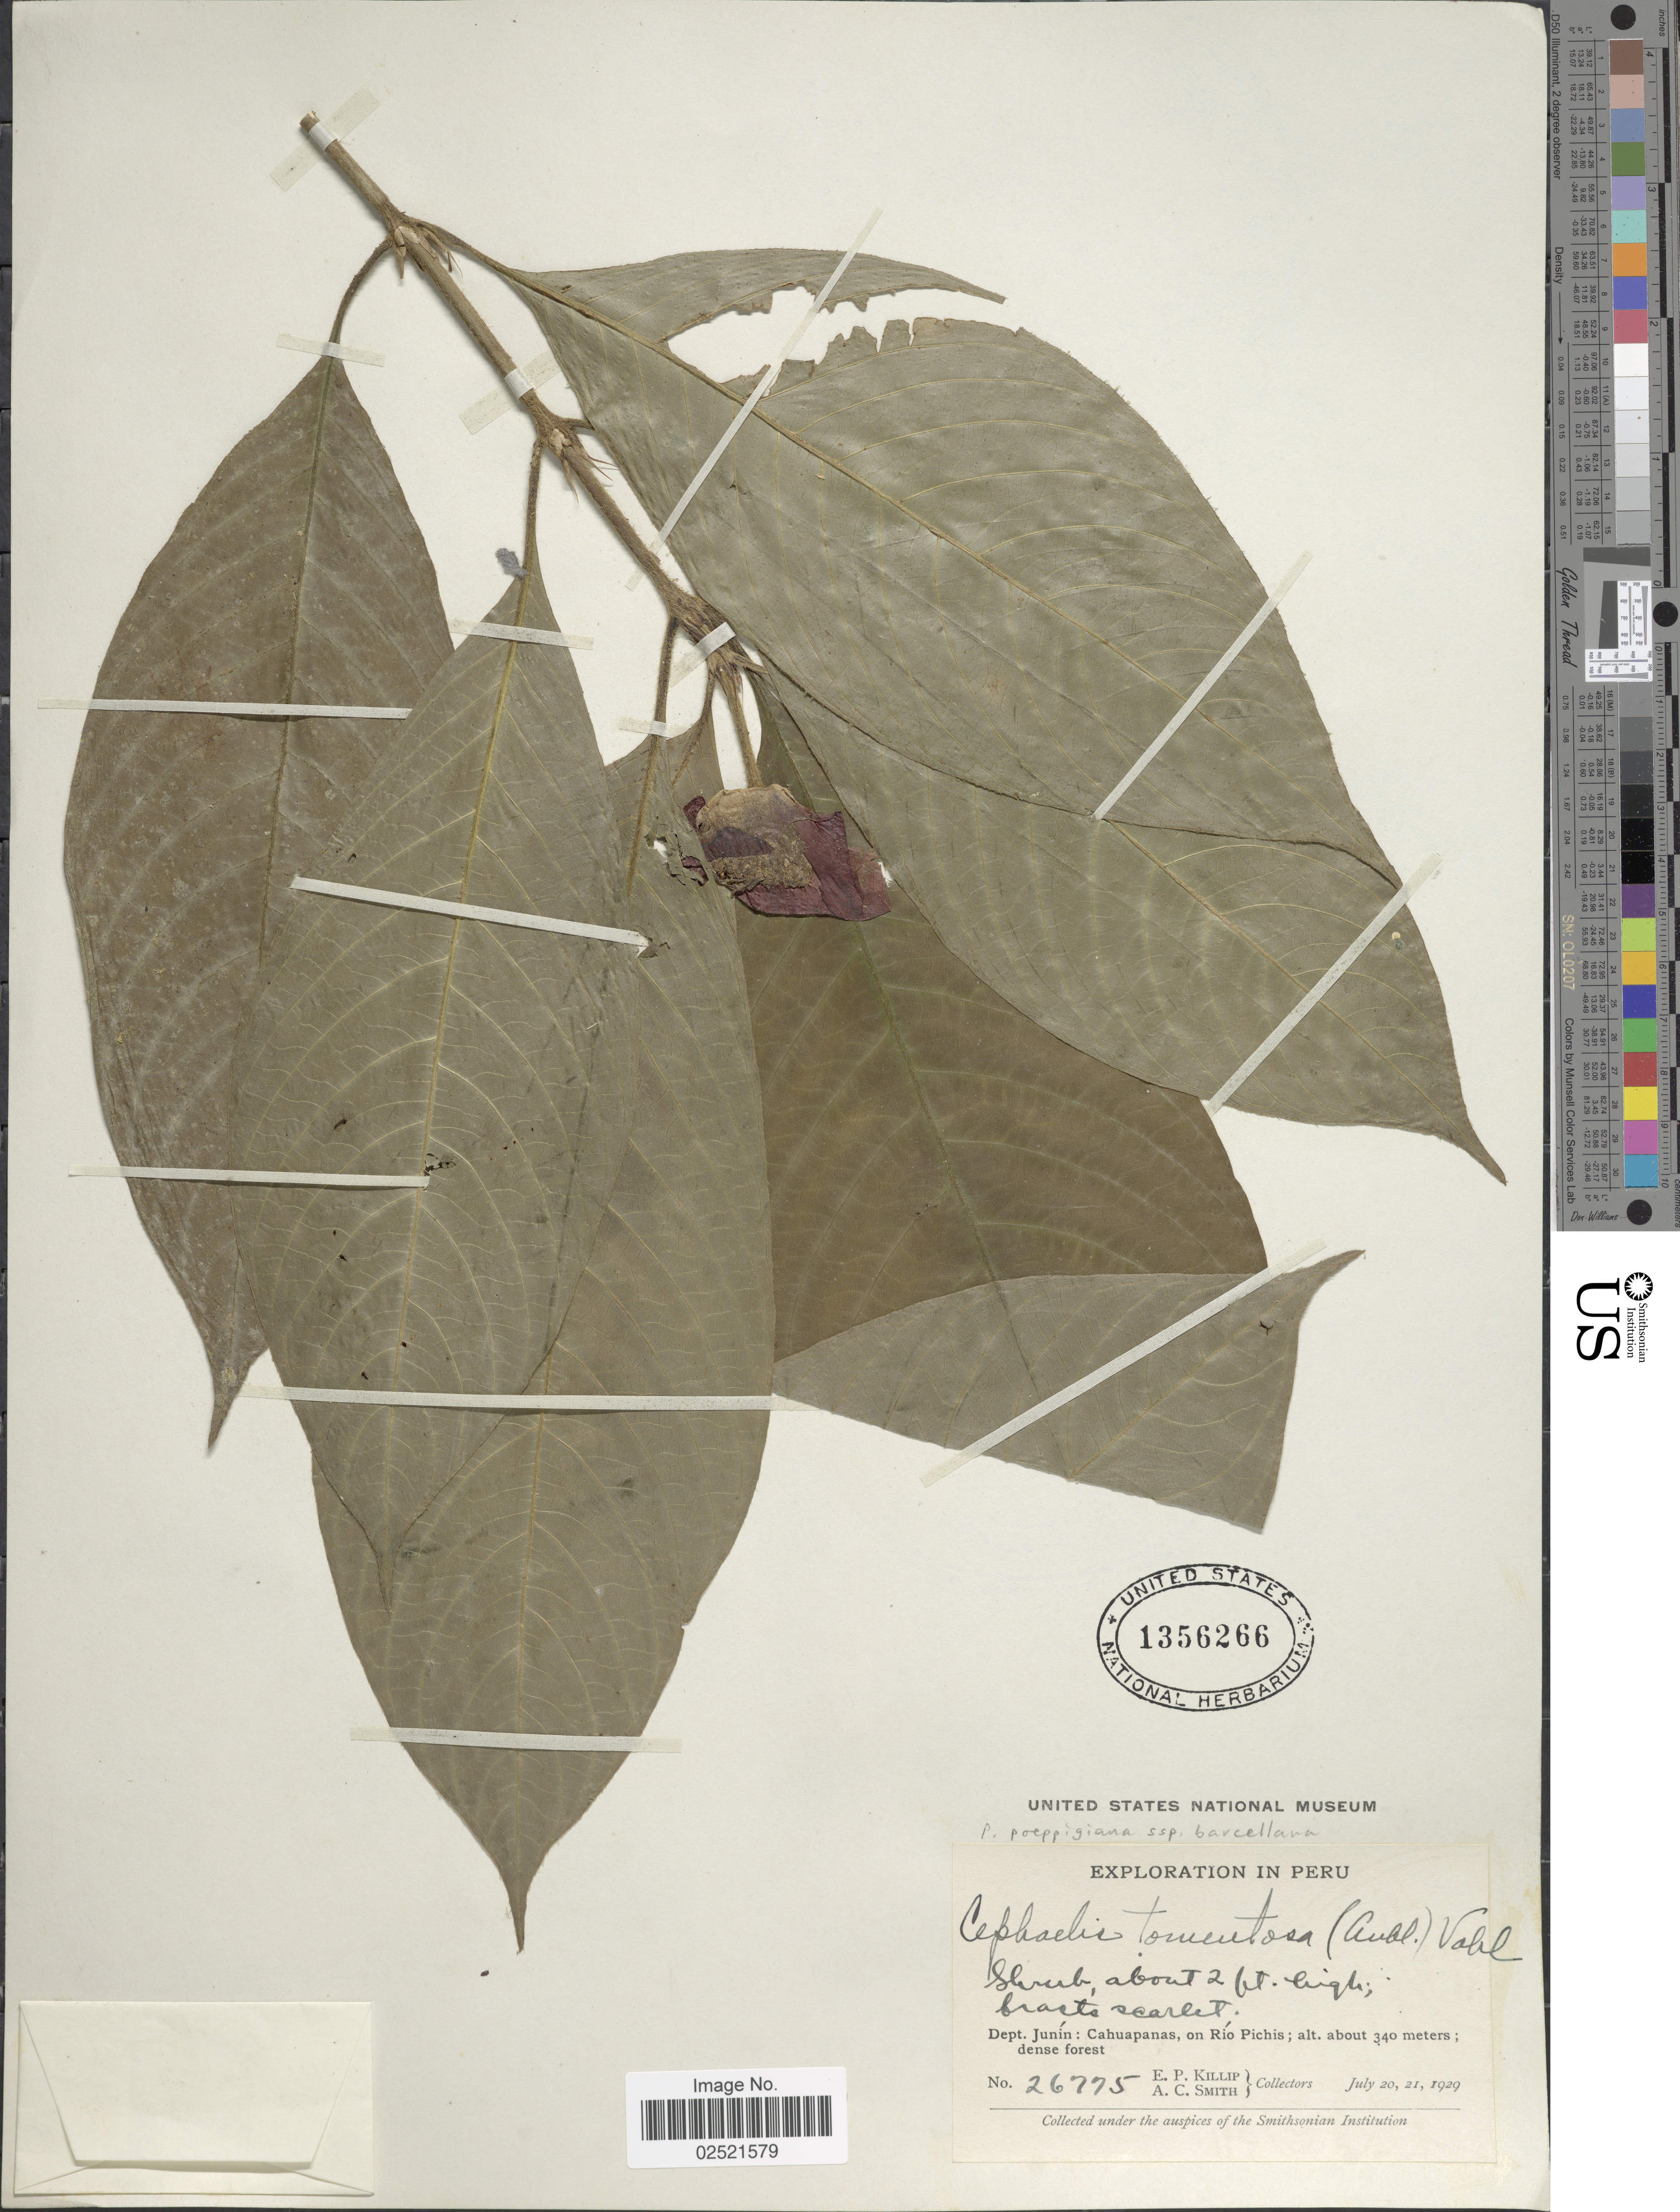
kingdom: Plantae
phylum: Tracheophyta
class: Magnoliopsida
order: Gentianales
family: Rubiaceae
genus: Psychotria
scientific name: Psychotria poeppigiana subsp. barcellana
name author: (Müll. Arg.) Steyerm.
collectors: E. P. Killip & A. C. Smith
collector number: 26775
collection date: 1929-07-20/1929-07-21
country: Peru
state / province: Junín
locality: Cahuapanas, on Rio Pichis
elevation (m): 340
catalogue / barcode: US 1356266